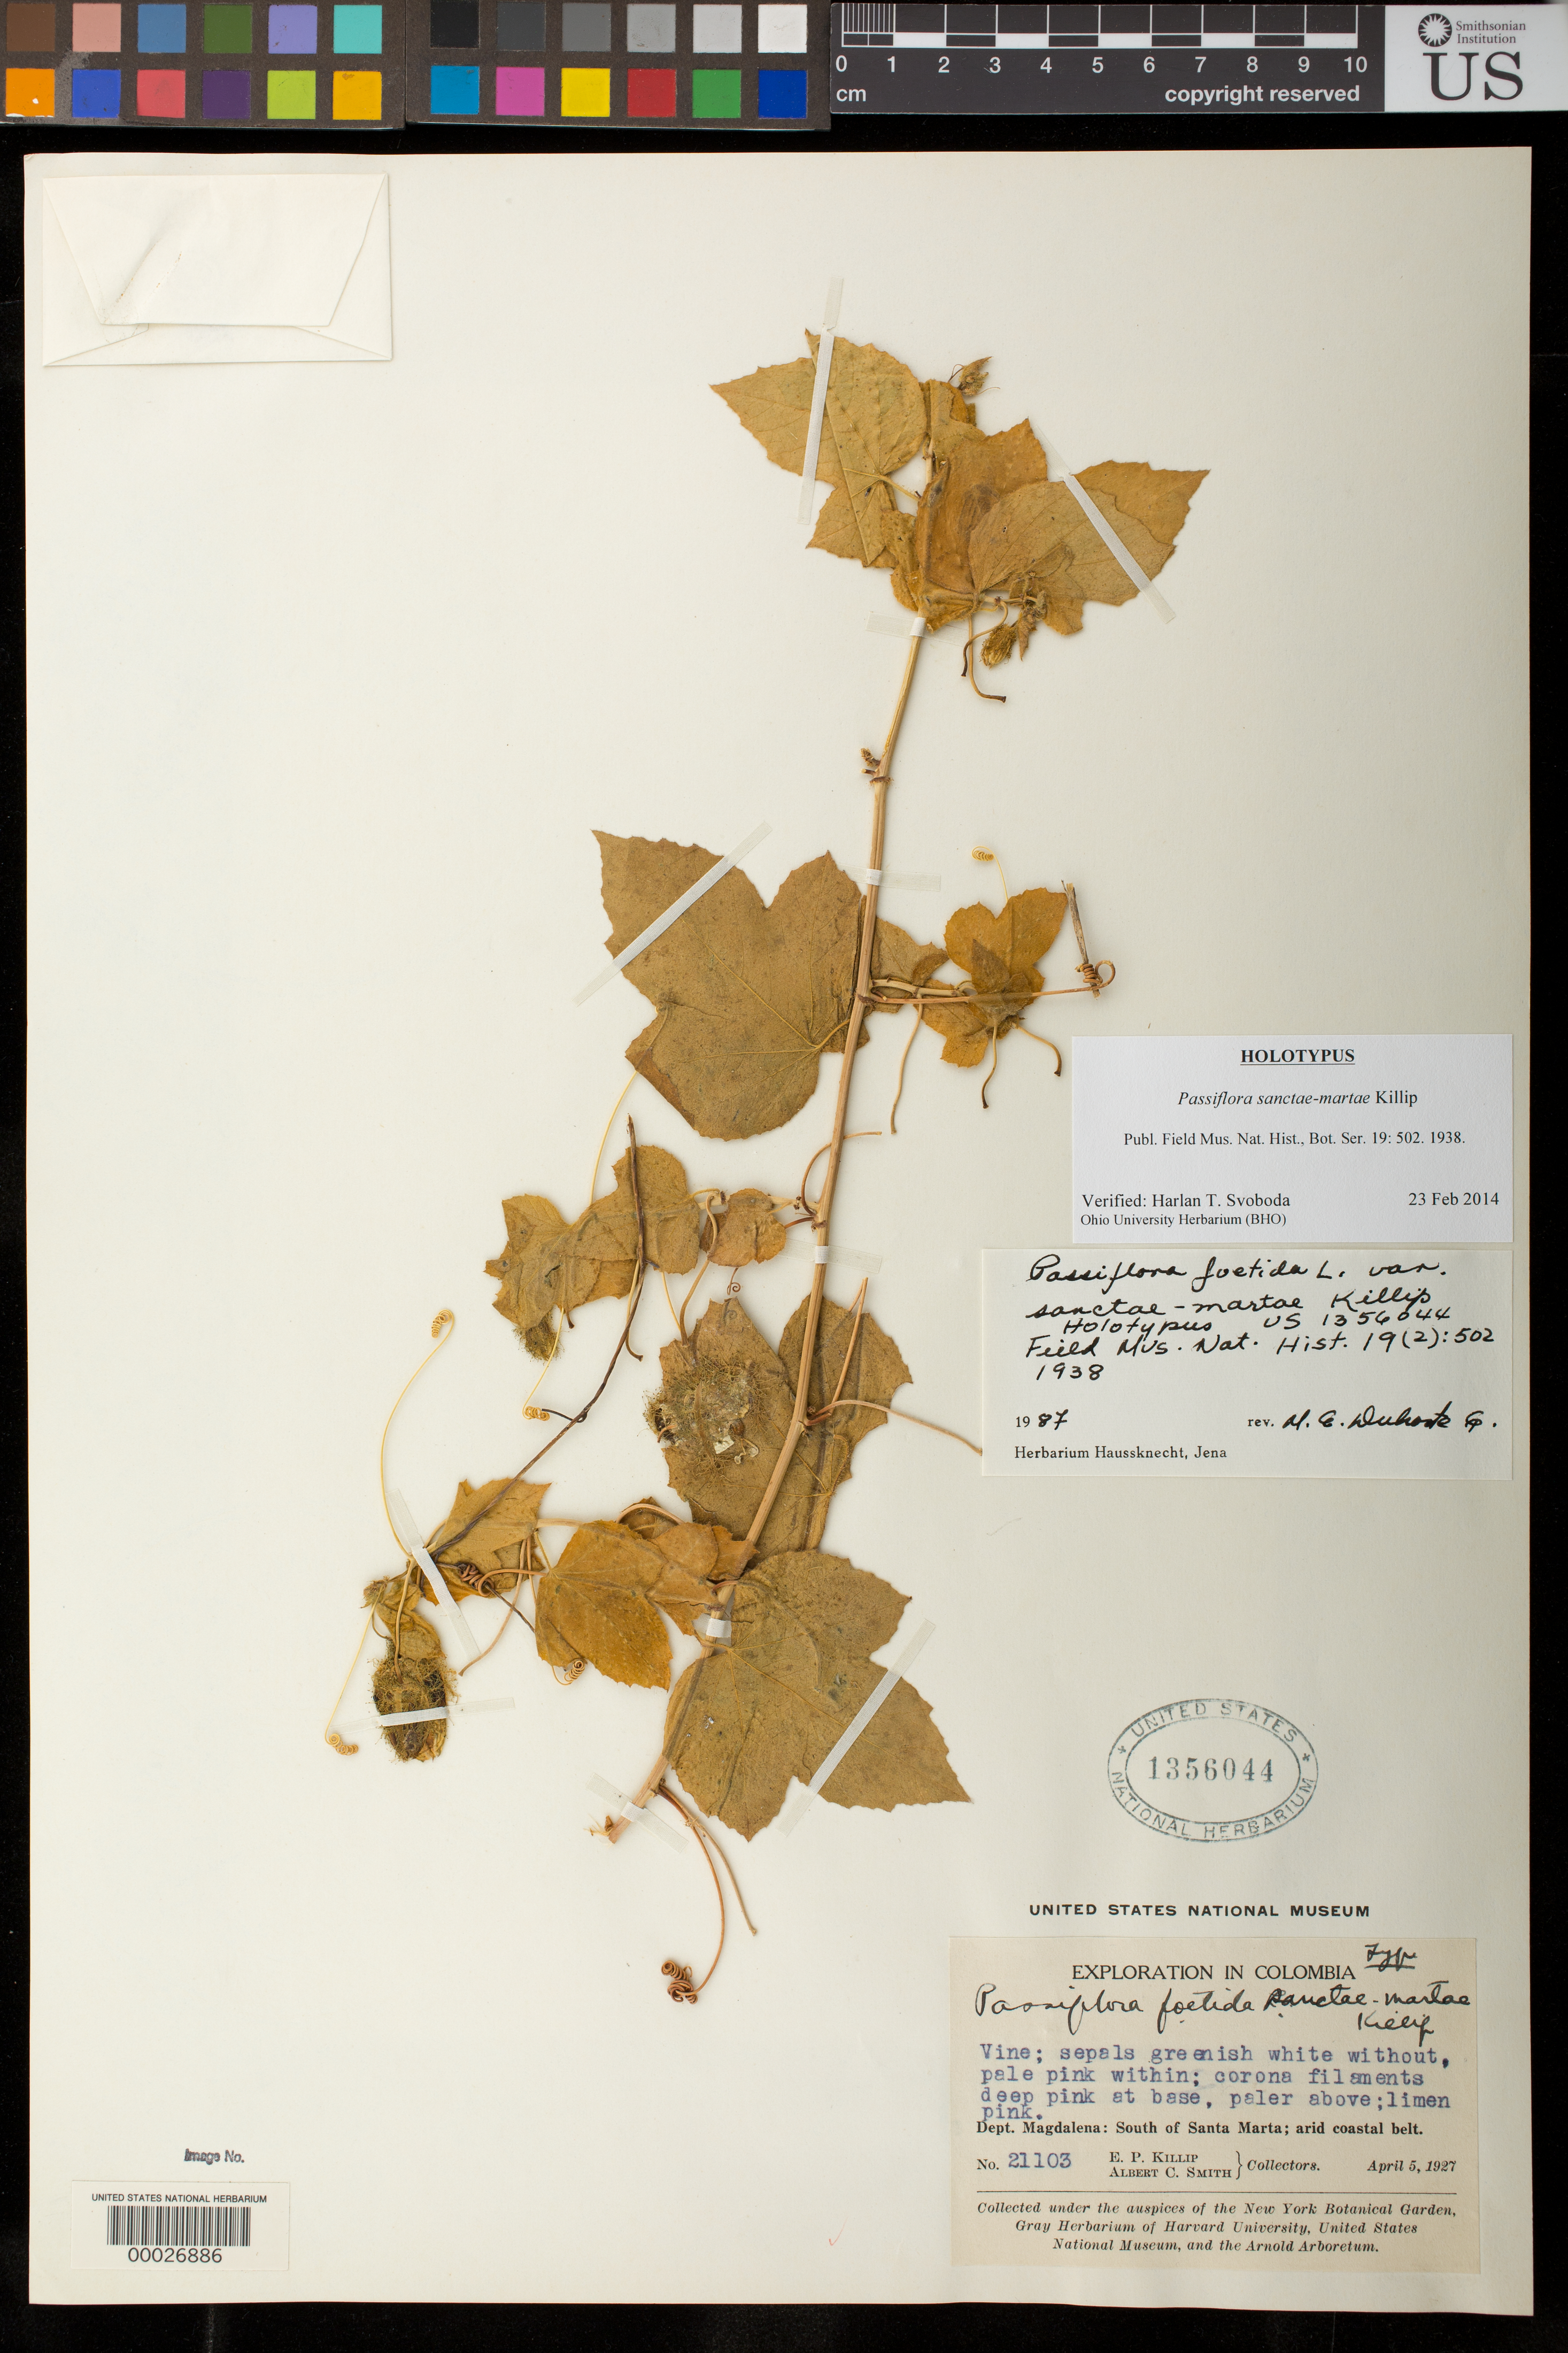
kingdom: Plantae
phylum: Tracheophyta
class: Magnoliopsida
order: Malpighiales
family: Passifloraceae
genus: Passiflora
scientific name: Passiflora foetida var. sanctae-martae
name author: Killip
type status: Holotype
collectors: E. P. Killip & A. C. Smith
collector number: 21103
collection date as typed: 05 Apr 1927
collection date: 1927-04-05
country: Colombia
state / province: Magdalena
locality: S of Santa Marta.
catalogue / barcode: US 1356044